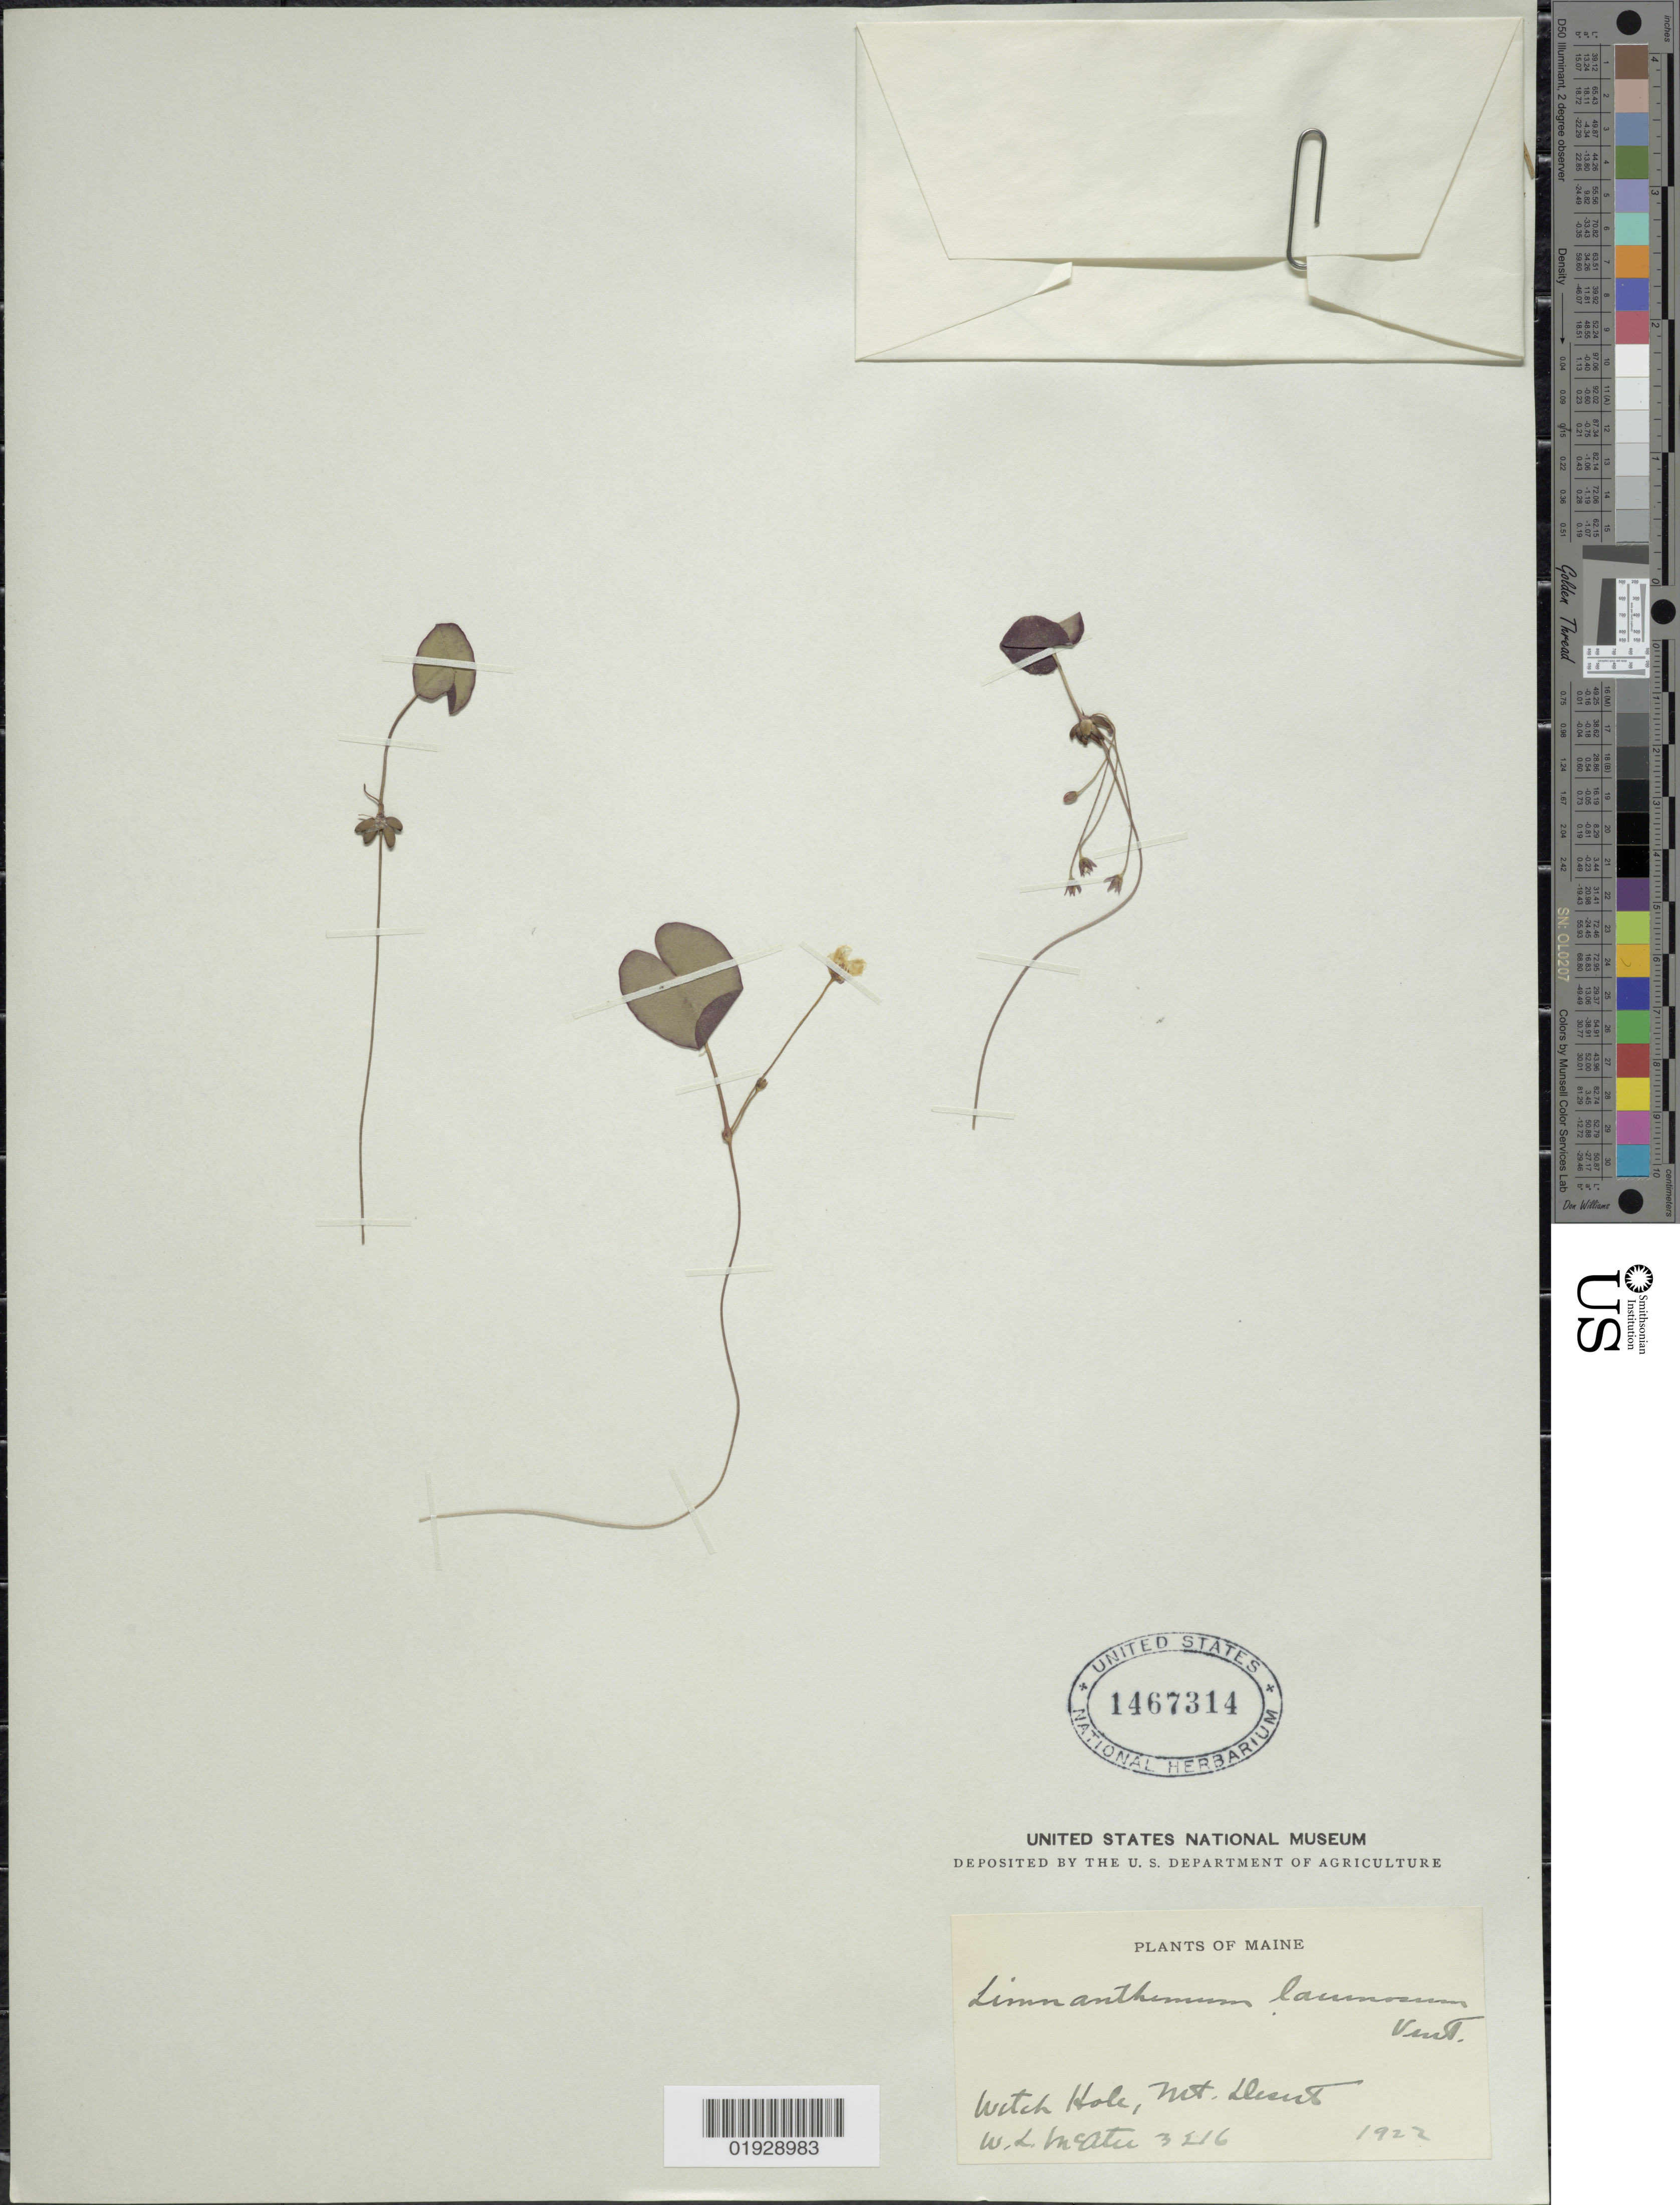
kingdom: Plantae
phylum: Tracheophyta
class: Magnoliopsida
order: Asterales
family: Menyanthaceae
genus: Nymphoides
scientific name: Nymphoides lacunosum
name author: Fernald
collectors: W. McAtee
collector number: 3216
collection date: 1922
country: United States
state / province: Maine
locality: Witch Hole, Mt Desert.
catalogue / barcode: US 1467314